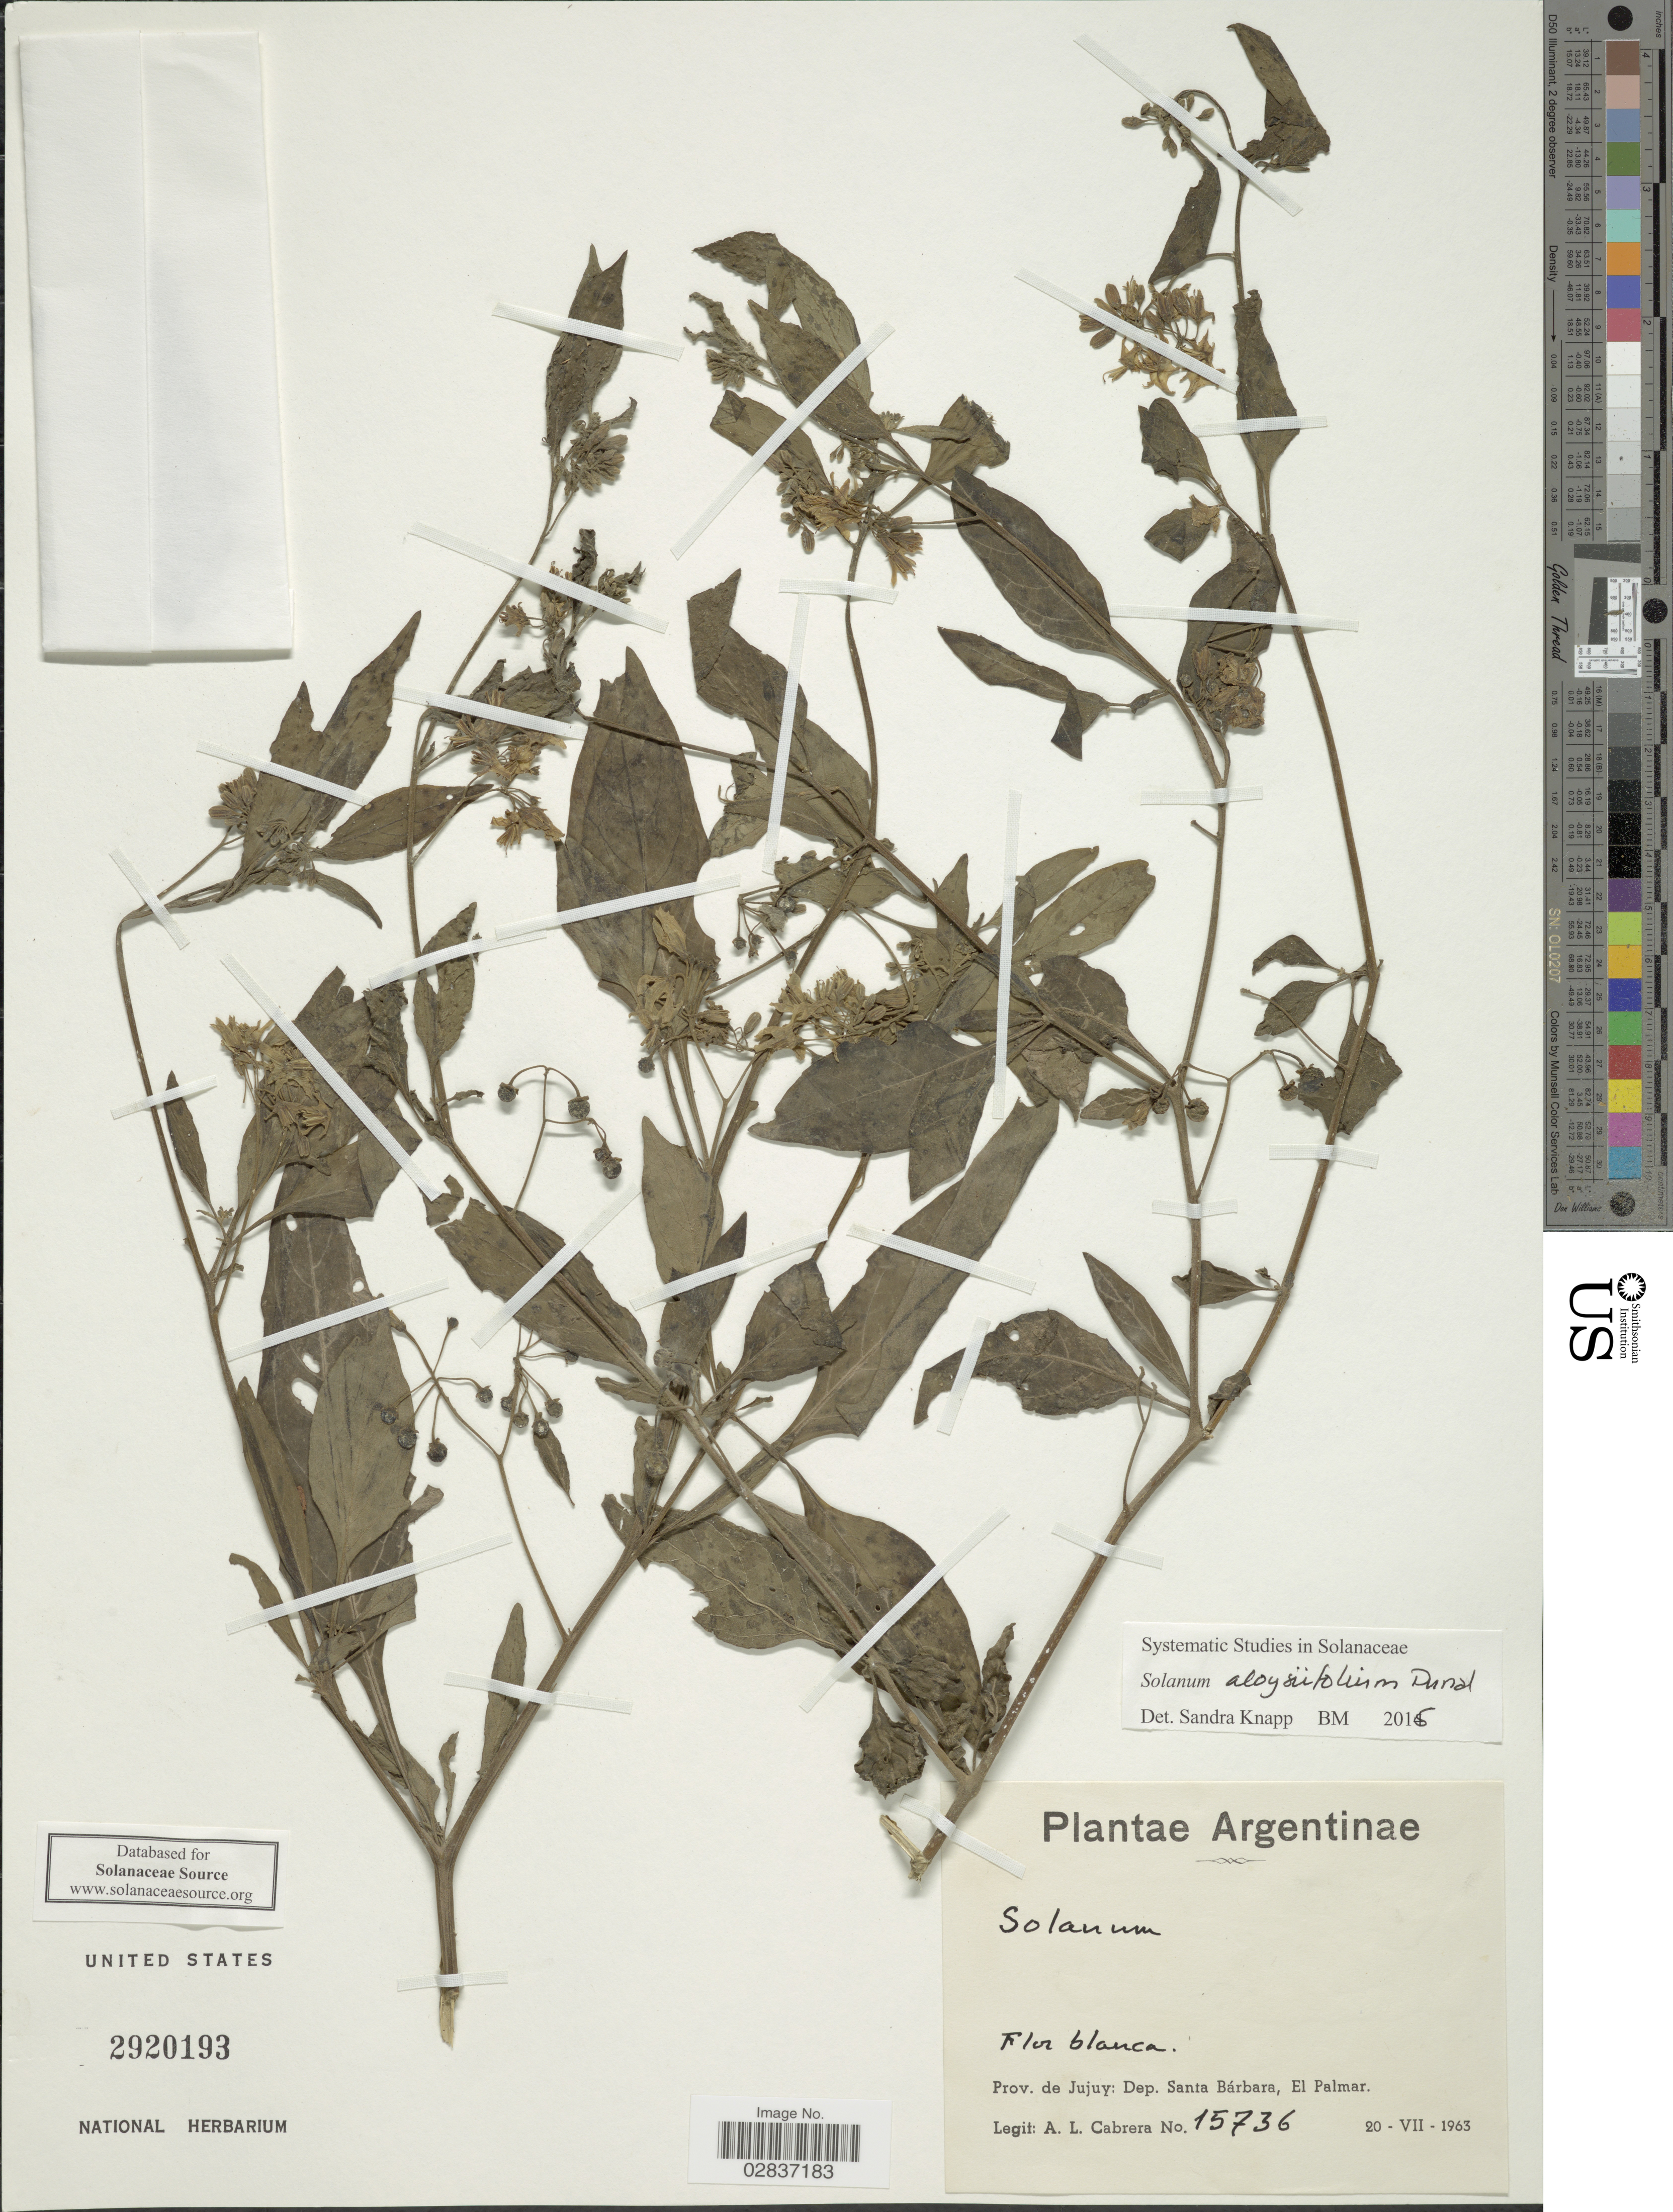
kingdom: Plantae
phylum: Tracheophyta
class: Magnoliopsida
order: Solanales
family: Solanaceae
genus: Solanum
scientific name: Solanum aloysiifolium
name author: Dunal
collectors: A. L. Cabrera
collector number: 15736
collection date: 1963-07-20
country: Argentina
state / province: Jujuy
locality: Prov. de Jujuy: Dep. Santa Bárbara, El Palmar.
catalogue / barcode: US 2920193